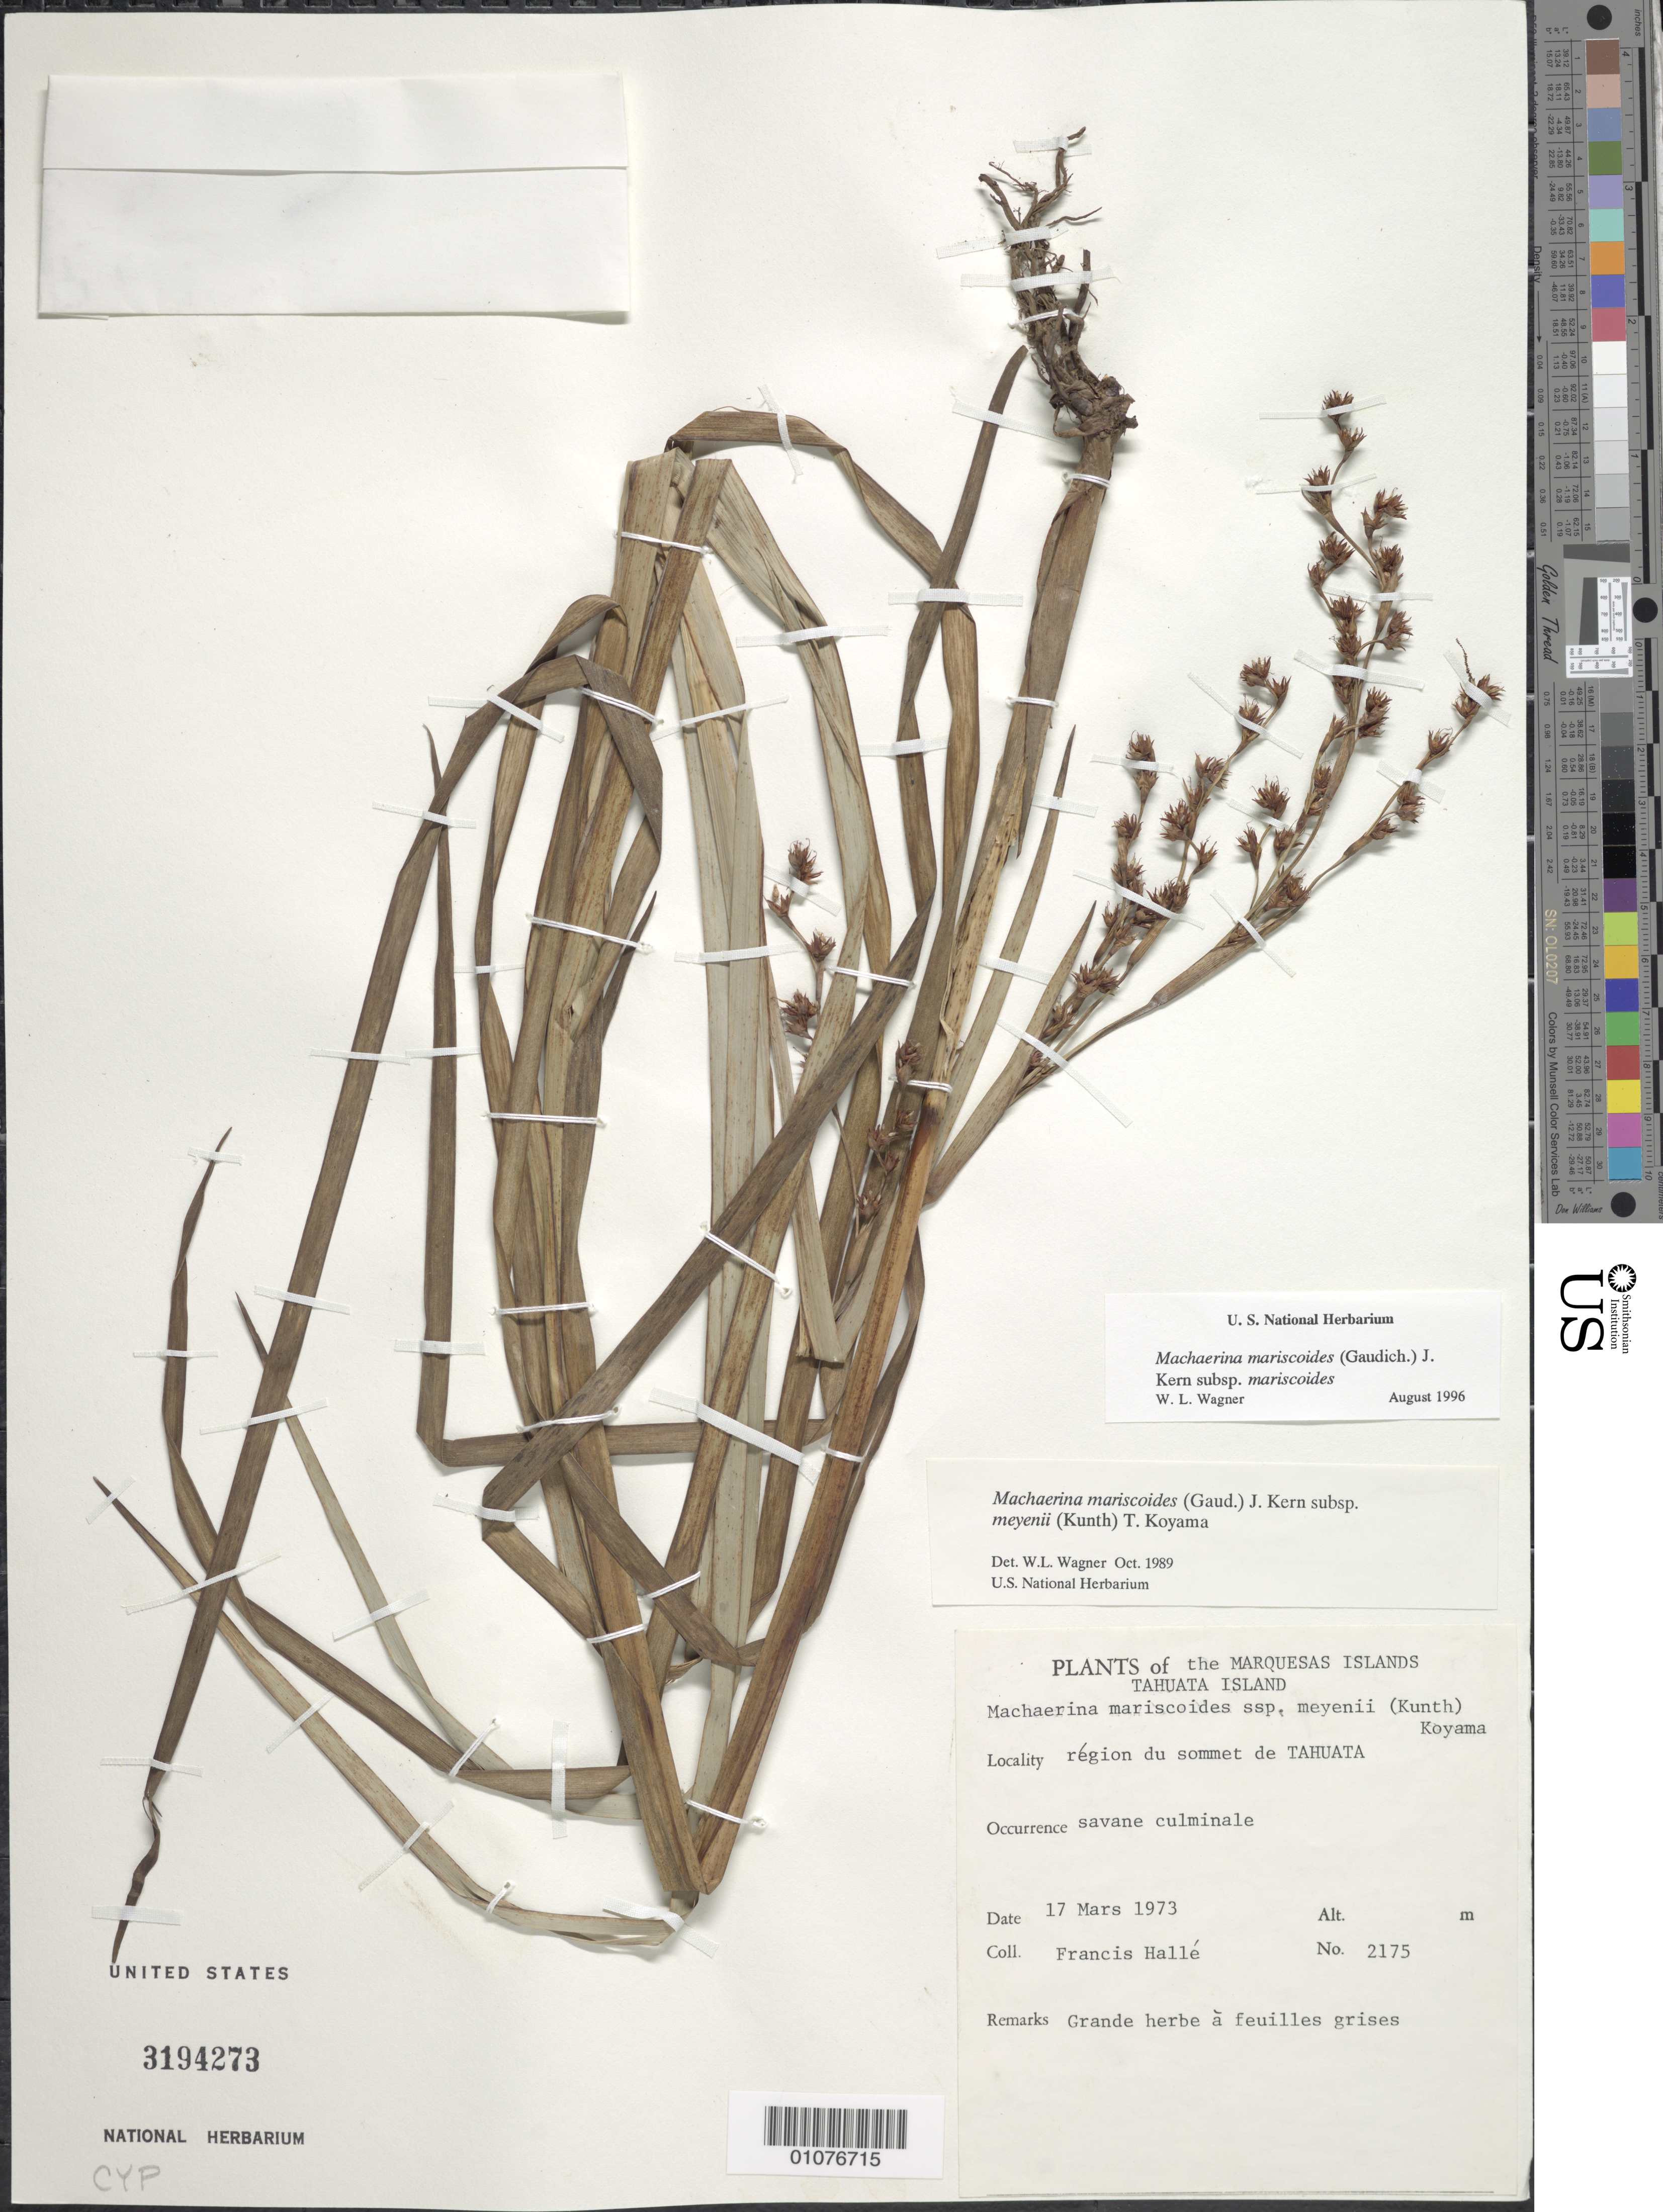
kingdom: Plantae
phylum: Tracheophyta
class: Liliopsida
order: Poales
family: Cyperaceae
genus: Machaerina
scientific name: Machaerina mariscoides subsp. mariscoides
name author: (Gaudich.) J. Kern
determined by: Wagner, W. L., (BOT), Smithsonian Institution - National Museum of Natural History (UNITED STATES)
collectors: F. Hallé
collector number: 2175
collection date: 1973-03-17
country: French Polynesia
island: Tahuata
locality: Région du sommet de Tahuata Mt. Otua, col E sommet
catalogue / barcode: US 3194273